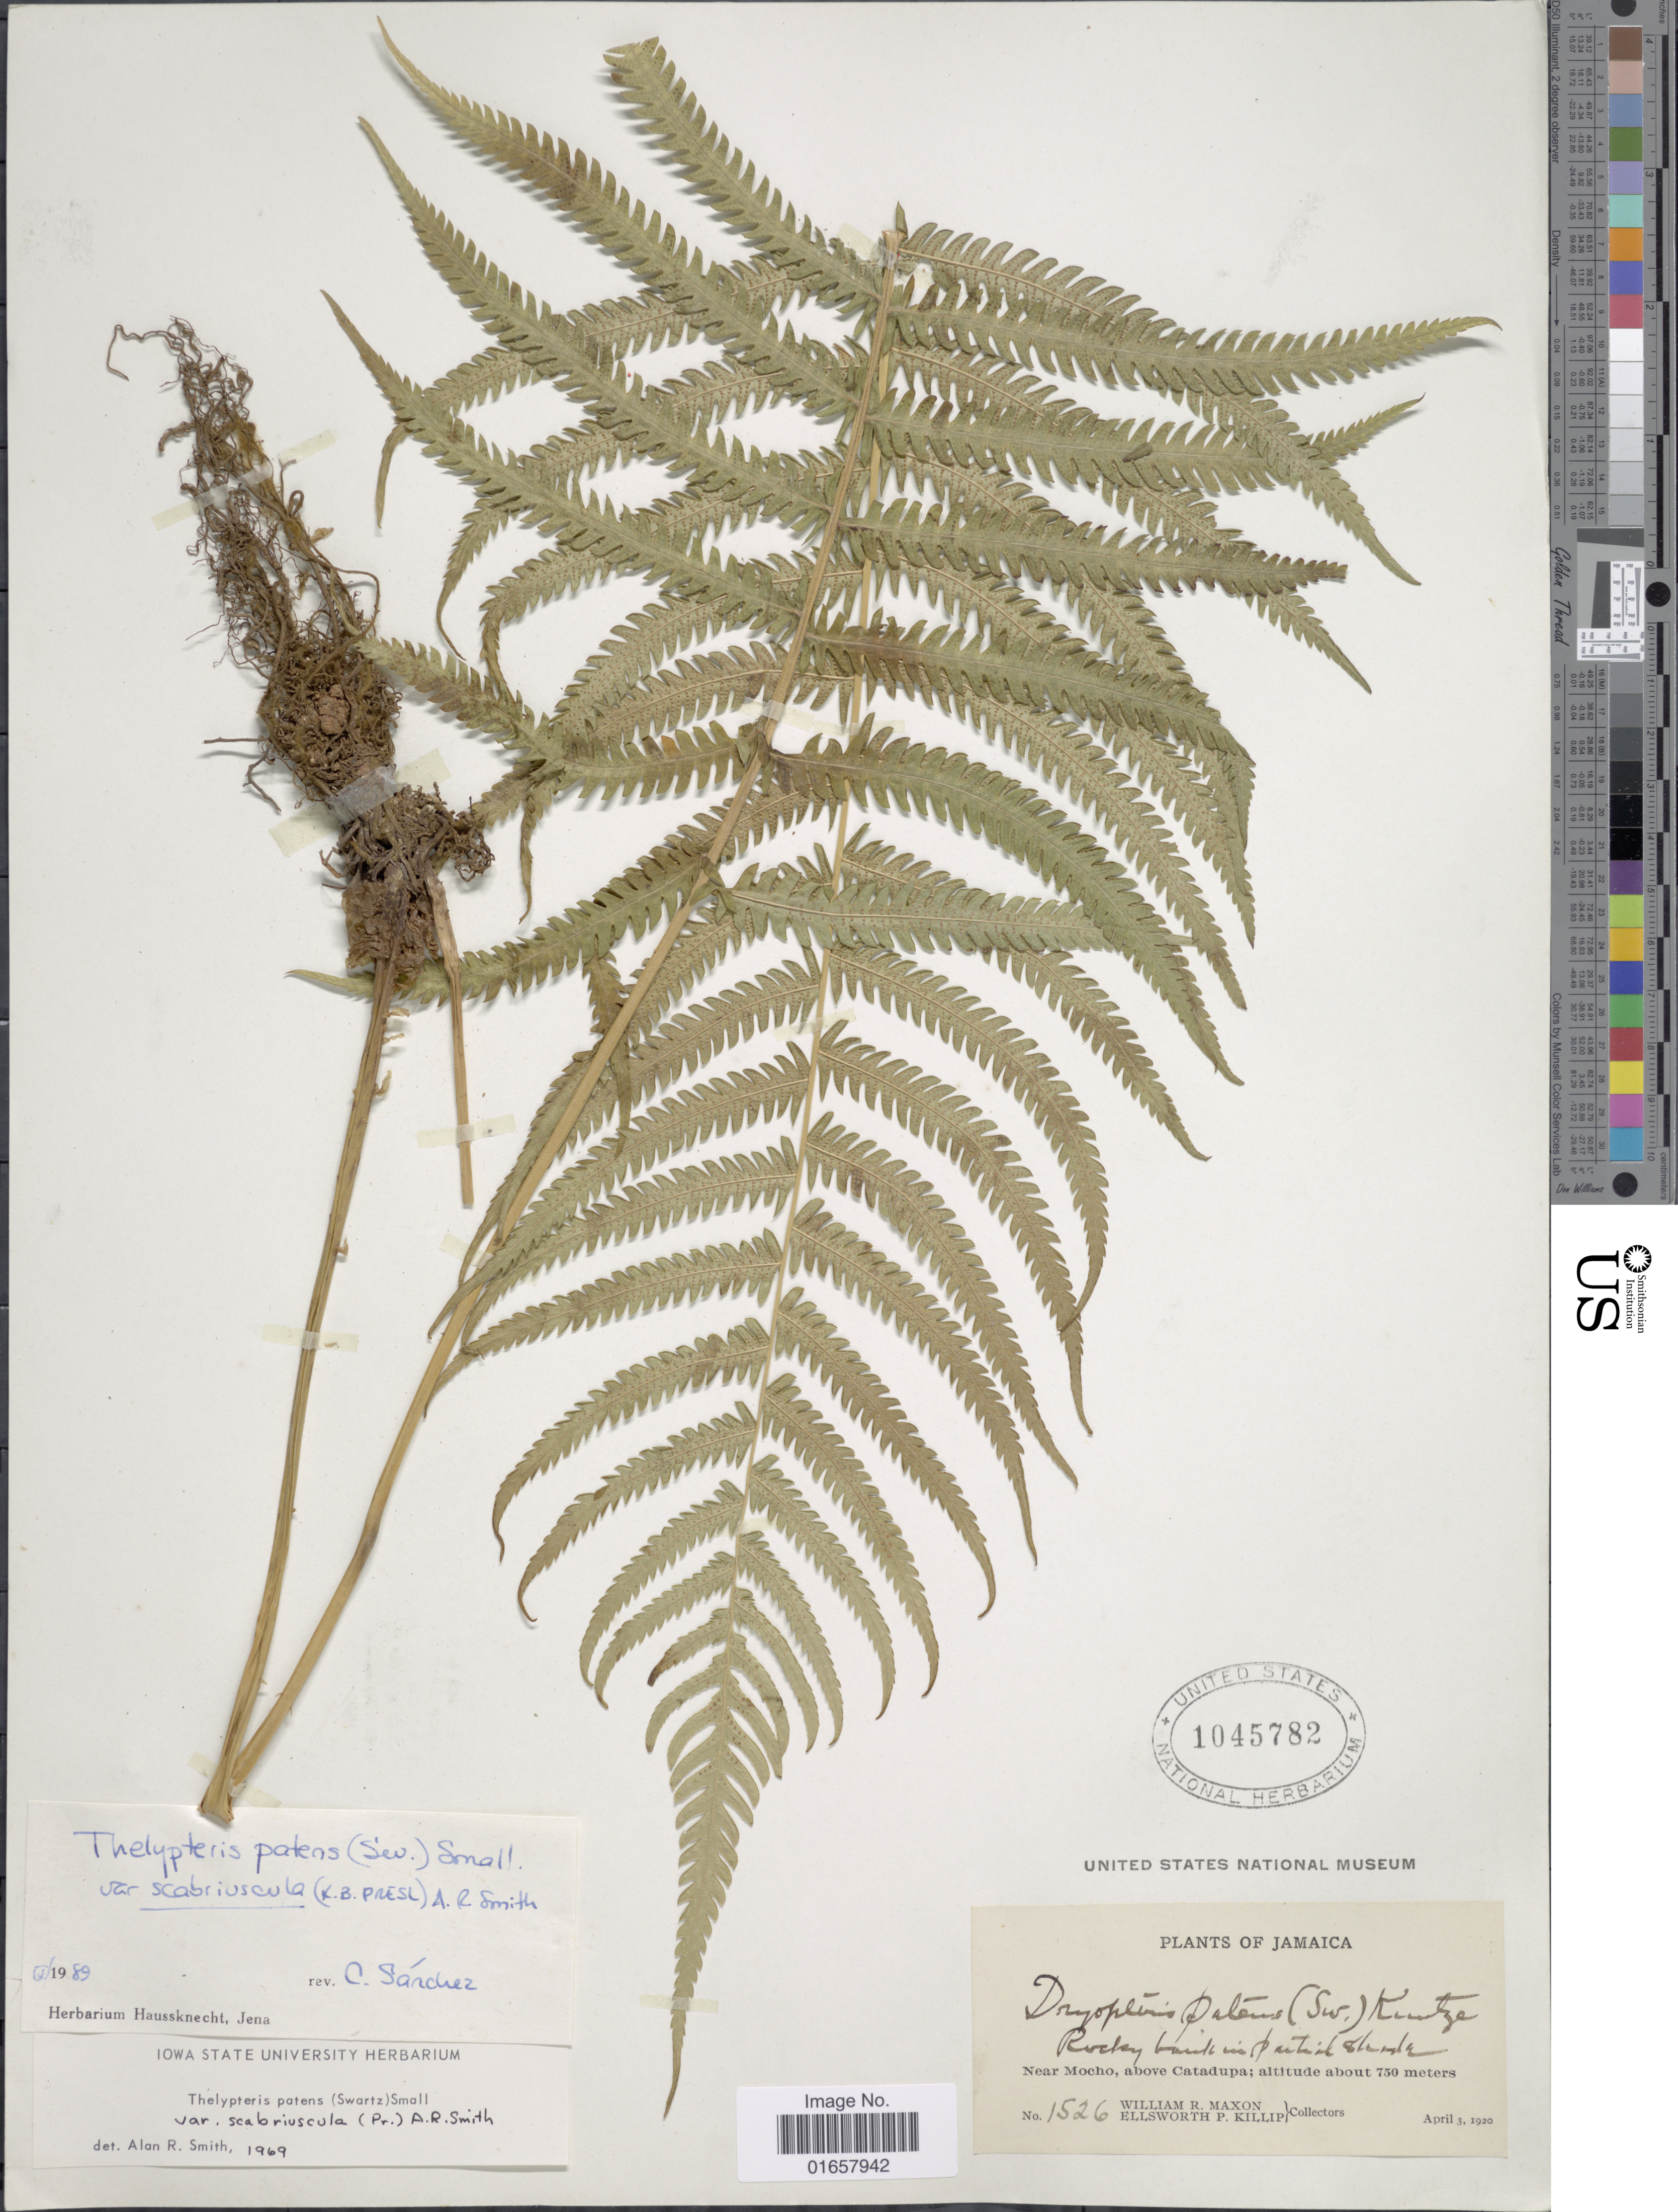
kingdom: Plantae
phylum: Tracheophyta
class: Polypodiopsida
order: Polypodiales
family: Thelypteridaceae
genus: Christella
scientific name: Christella patens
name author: (Sw.) Holttum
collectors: W. R. Maxon & E. P. Killip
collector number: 1526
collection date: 1920-04-03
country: Jamaica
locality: Jamaica, Near Mocho, above Catadupa.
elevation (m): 750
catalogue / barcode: US 1045782